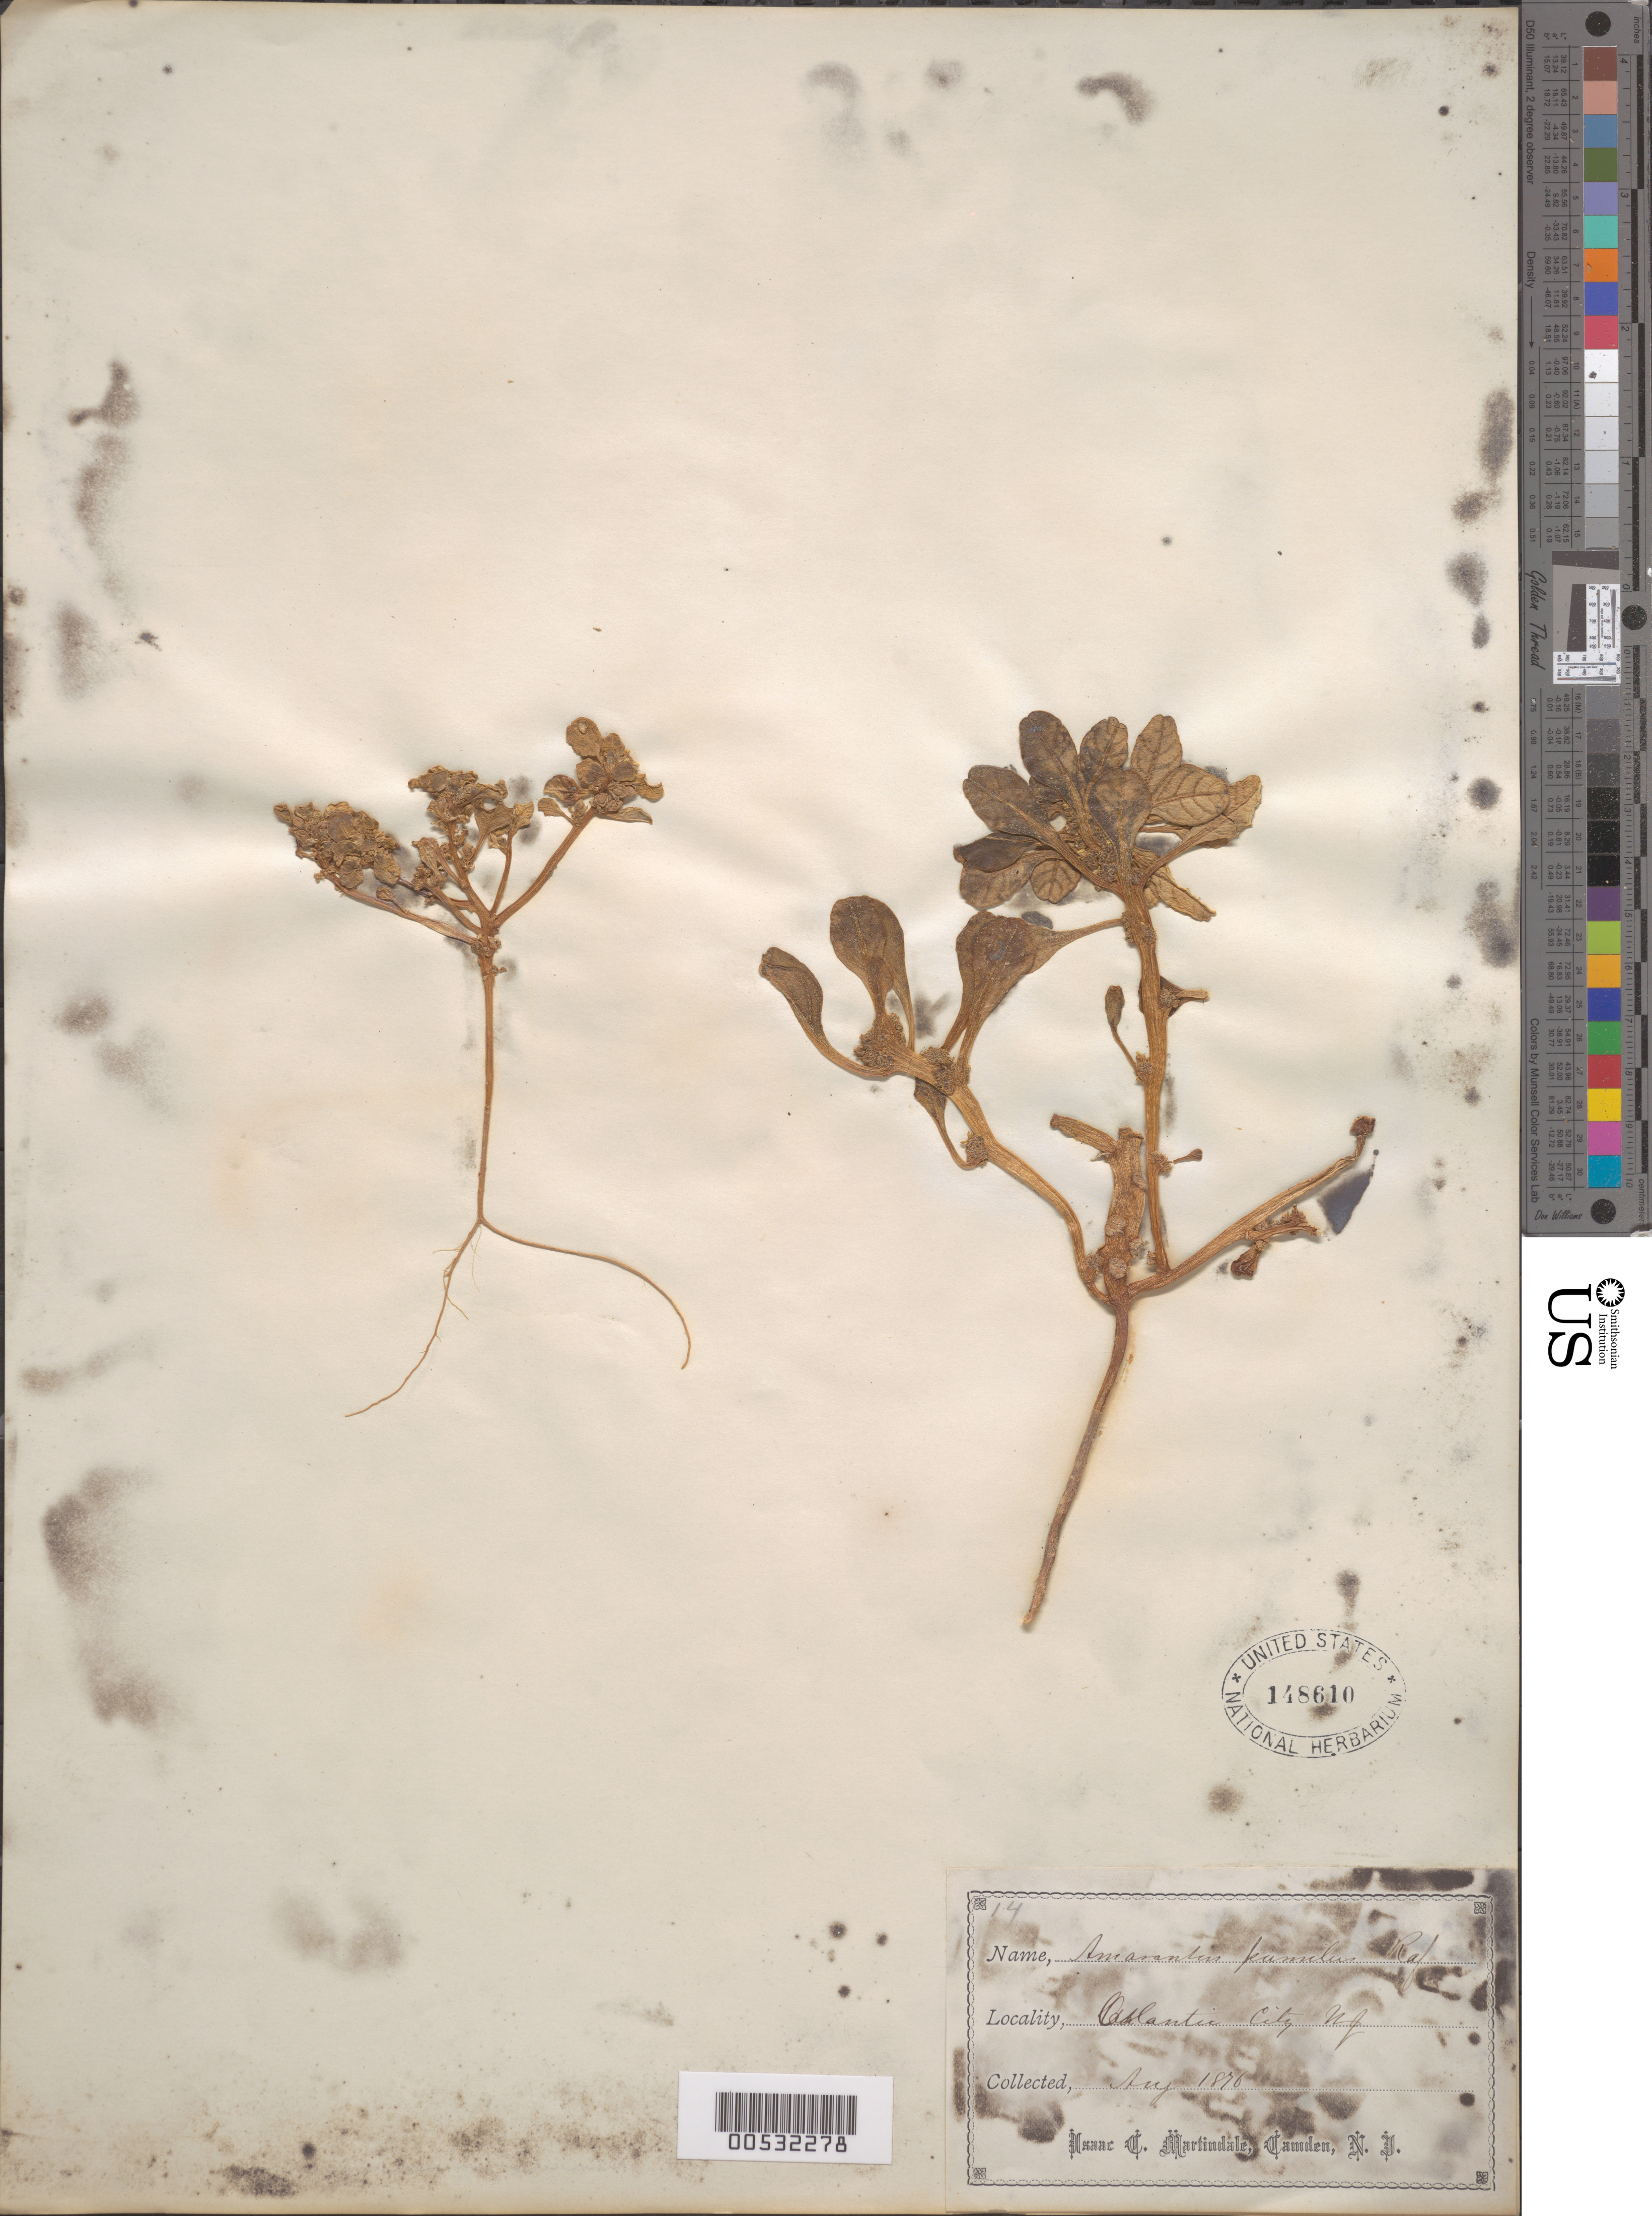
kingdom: Plantae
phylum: Tracheophyta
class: Magnoliopsida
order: Caryophyllales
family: Amaranthaceae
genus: Amaranthus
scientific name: Amaranthus pumilus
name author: Raf.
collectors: I. Martindale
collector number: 14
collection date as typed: Aug 1870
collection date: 1870-08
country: United States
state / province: New Jersey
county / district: Atlantic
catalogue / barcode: US 148610